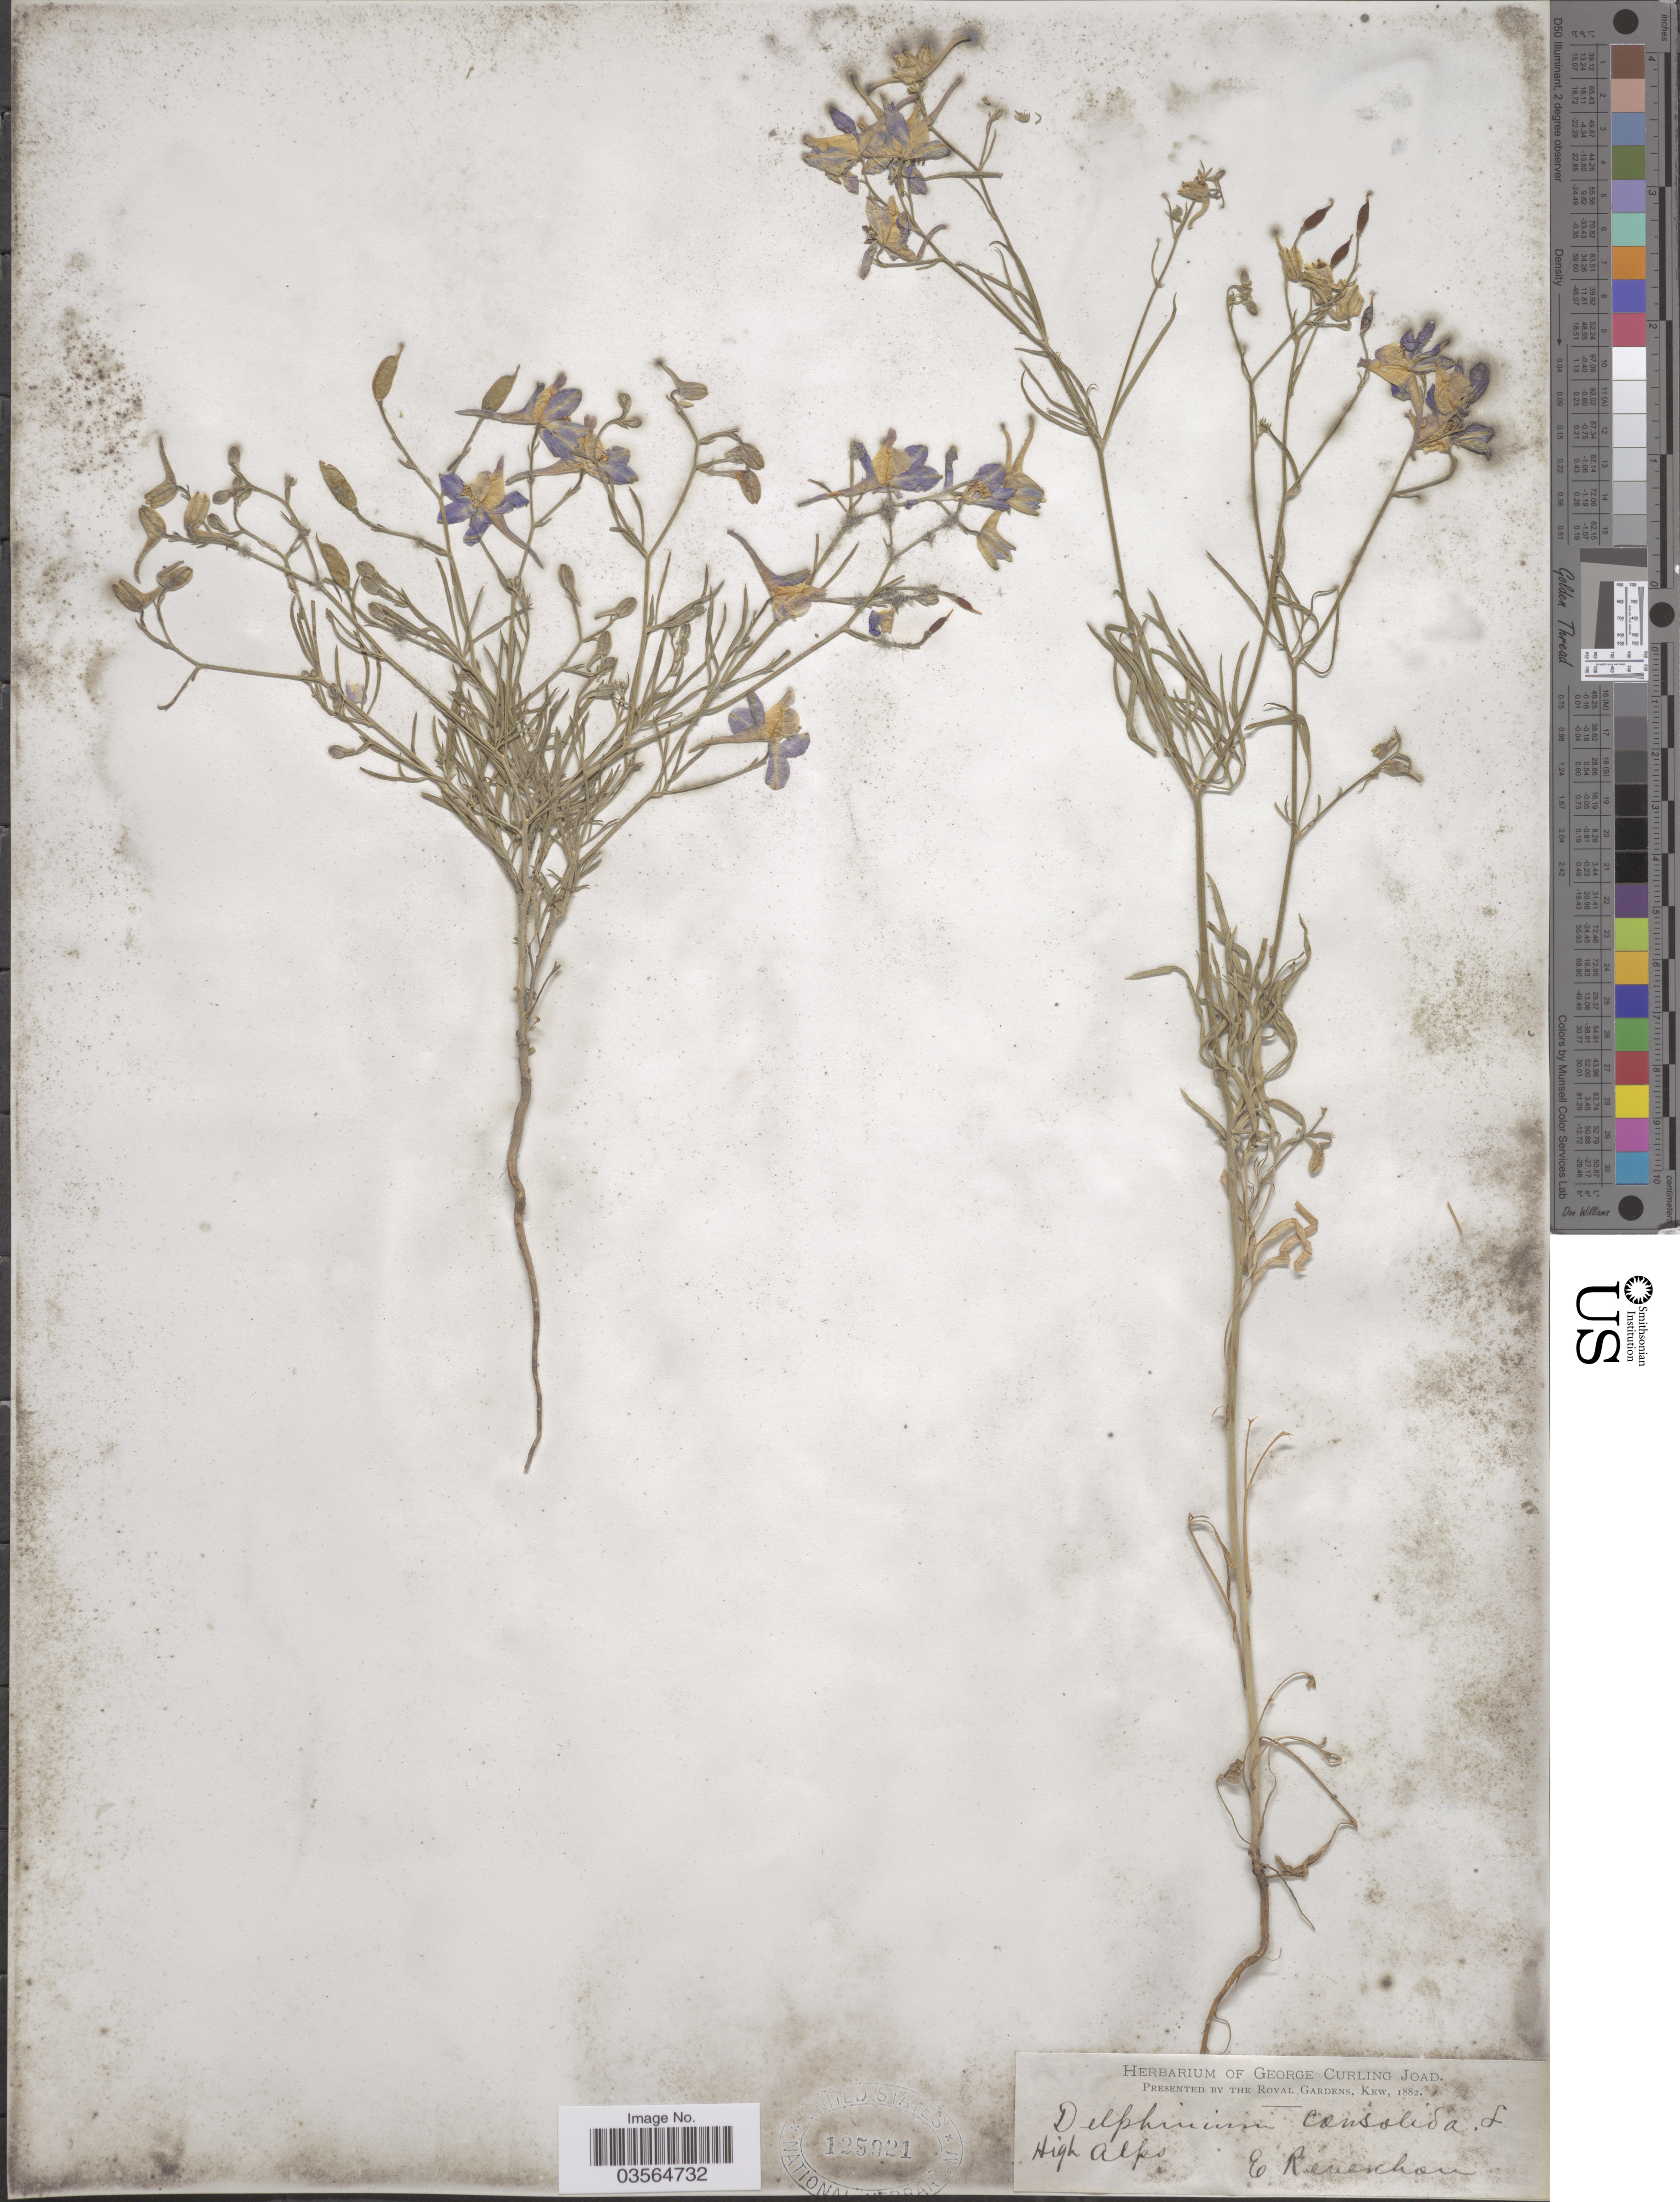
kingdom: Plantae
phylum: Tracheophyta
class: Magnoliopsida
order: Ranunculales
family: Ranunculaceae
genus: Delphinium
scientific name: Delphinium consolida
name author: L.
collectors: E. Reverchon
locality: High Alps.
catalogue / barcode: US 125921